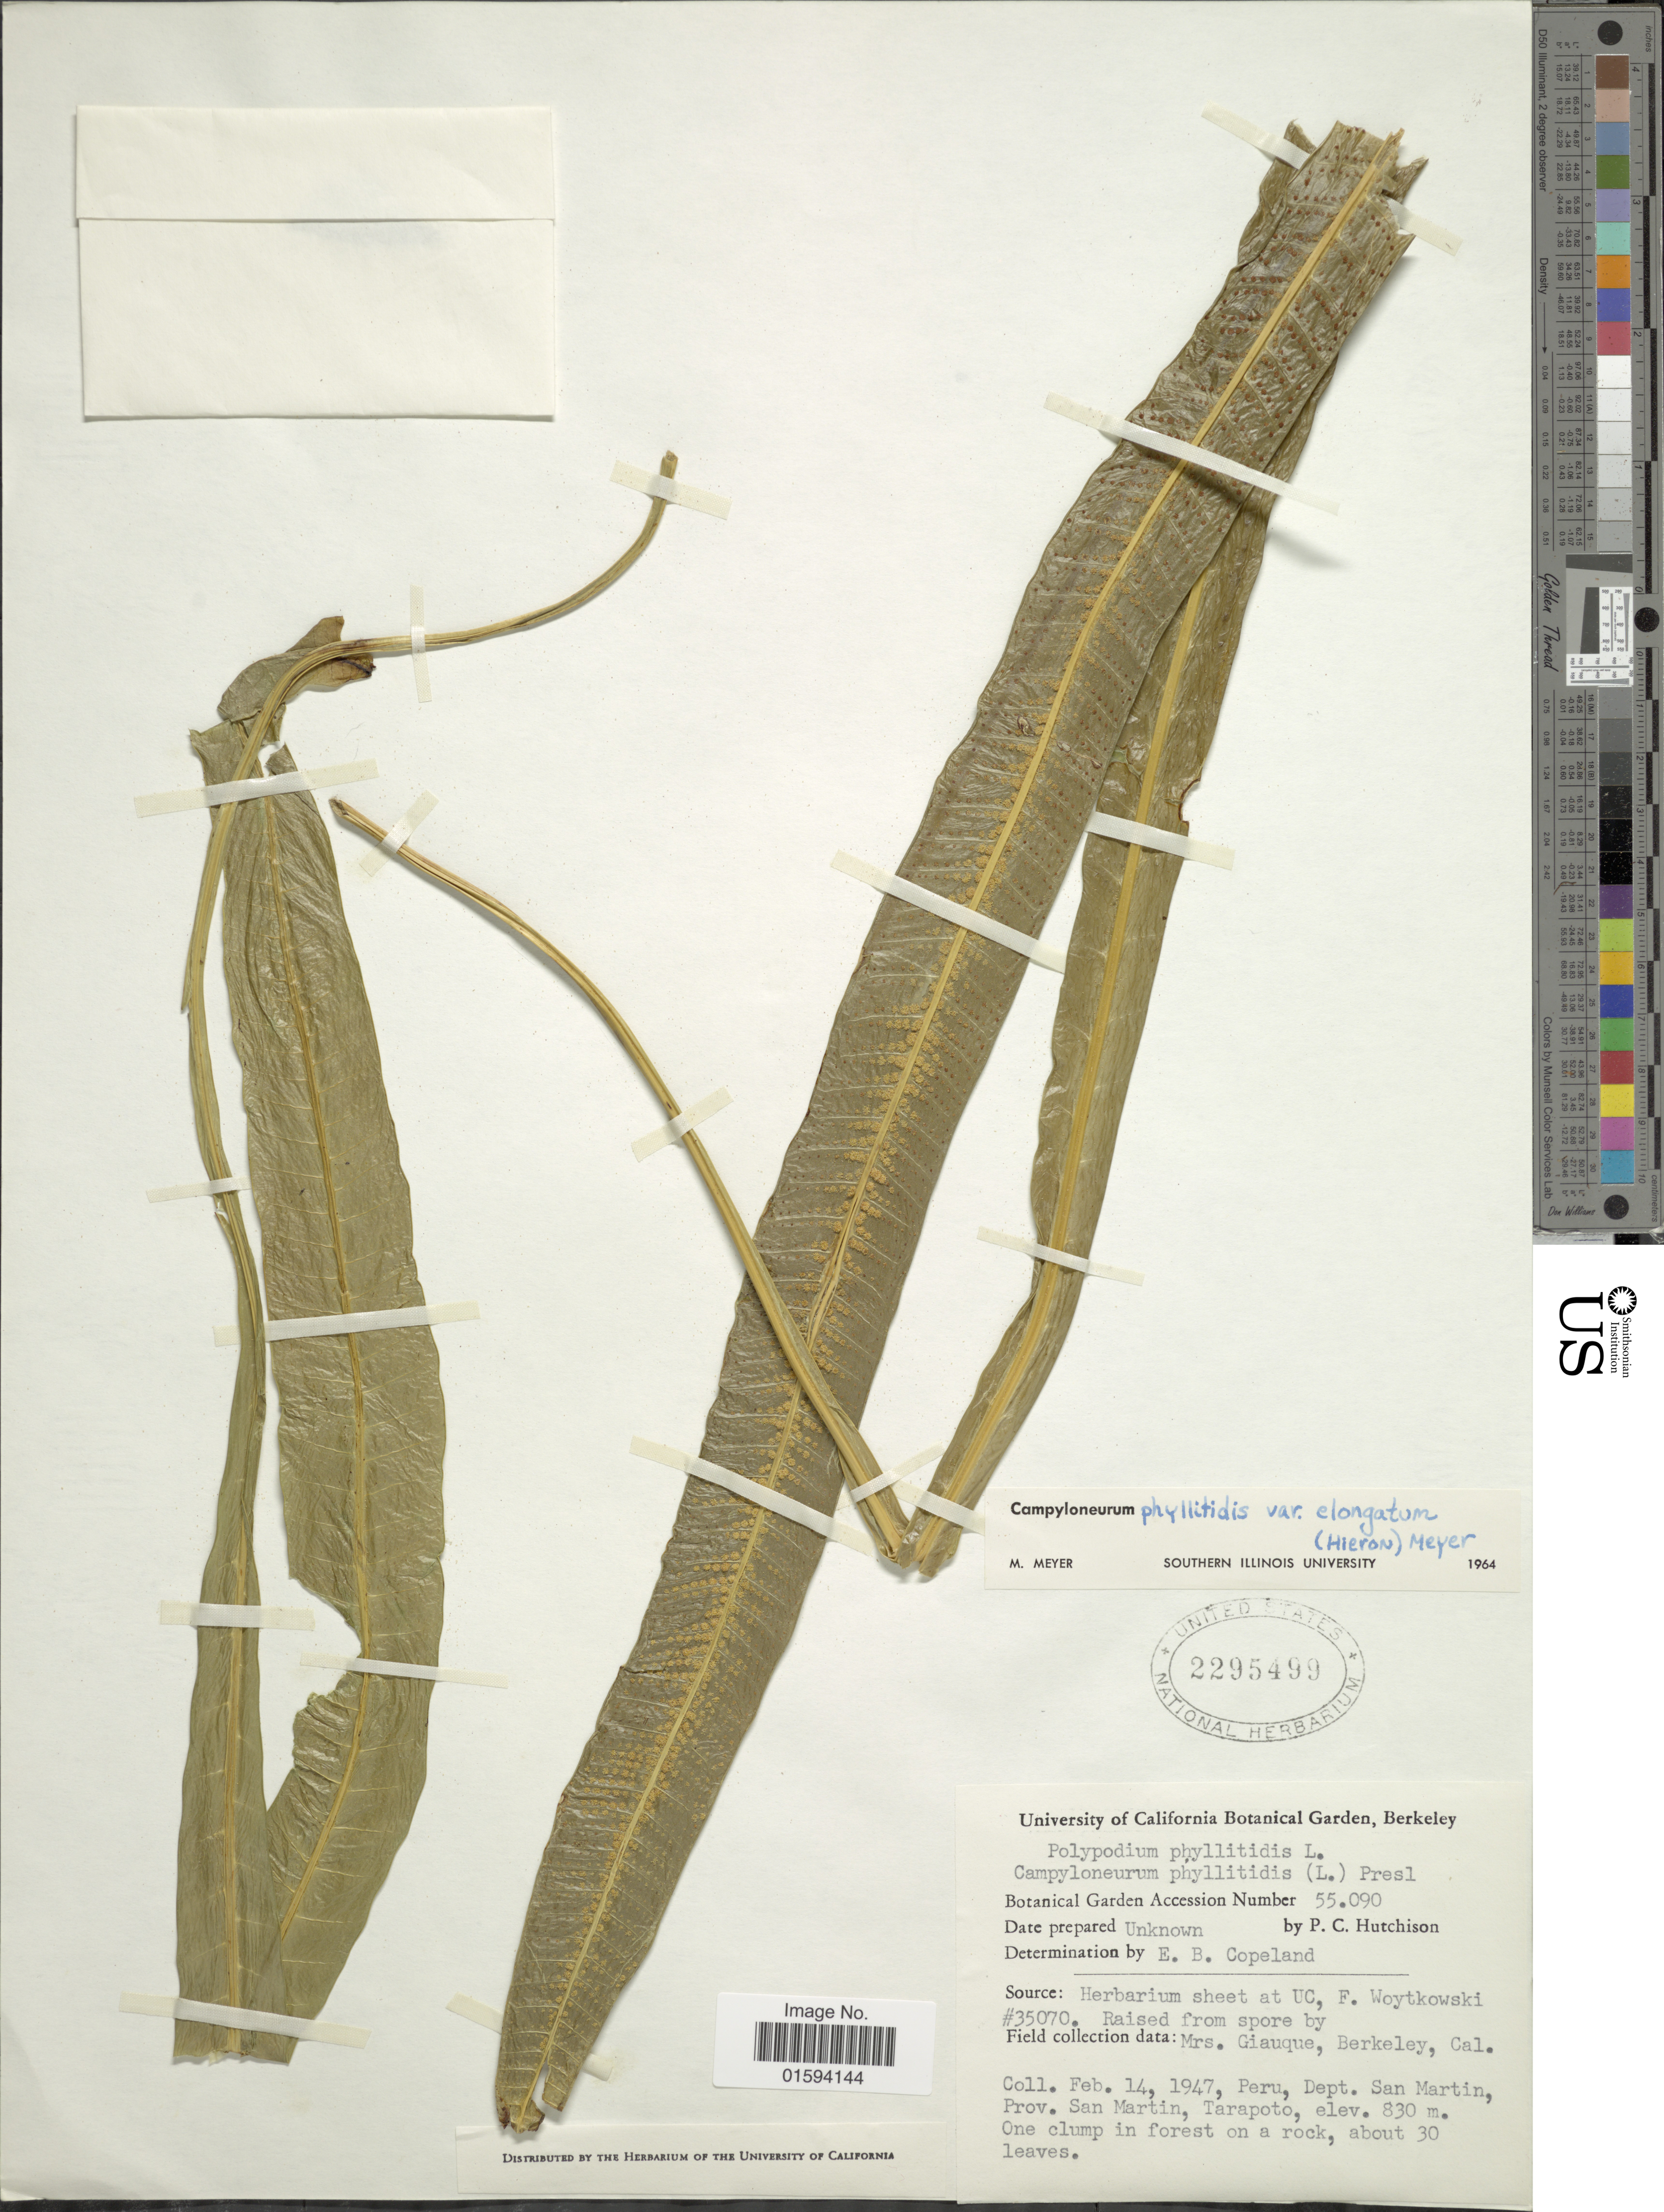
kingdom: Plantae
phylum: Tracheophyta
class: Polypodiopsida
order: Polypodiales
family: Polypodiaceae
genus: Polypodium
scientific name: Polypodium phyllitidis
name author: L.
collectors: P. C. Hutchison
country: United States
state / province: California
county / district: Alameda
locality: University of California Botanical Garden, Berkeley, Botanical Garden Accession Number 52.090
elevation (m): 830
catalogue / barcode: US 2295499